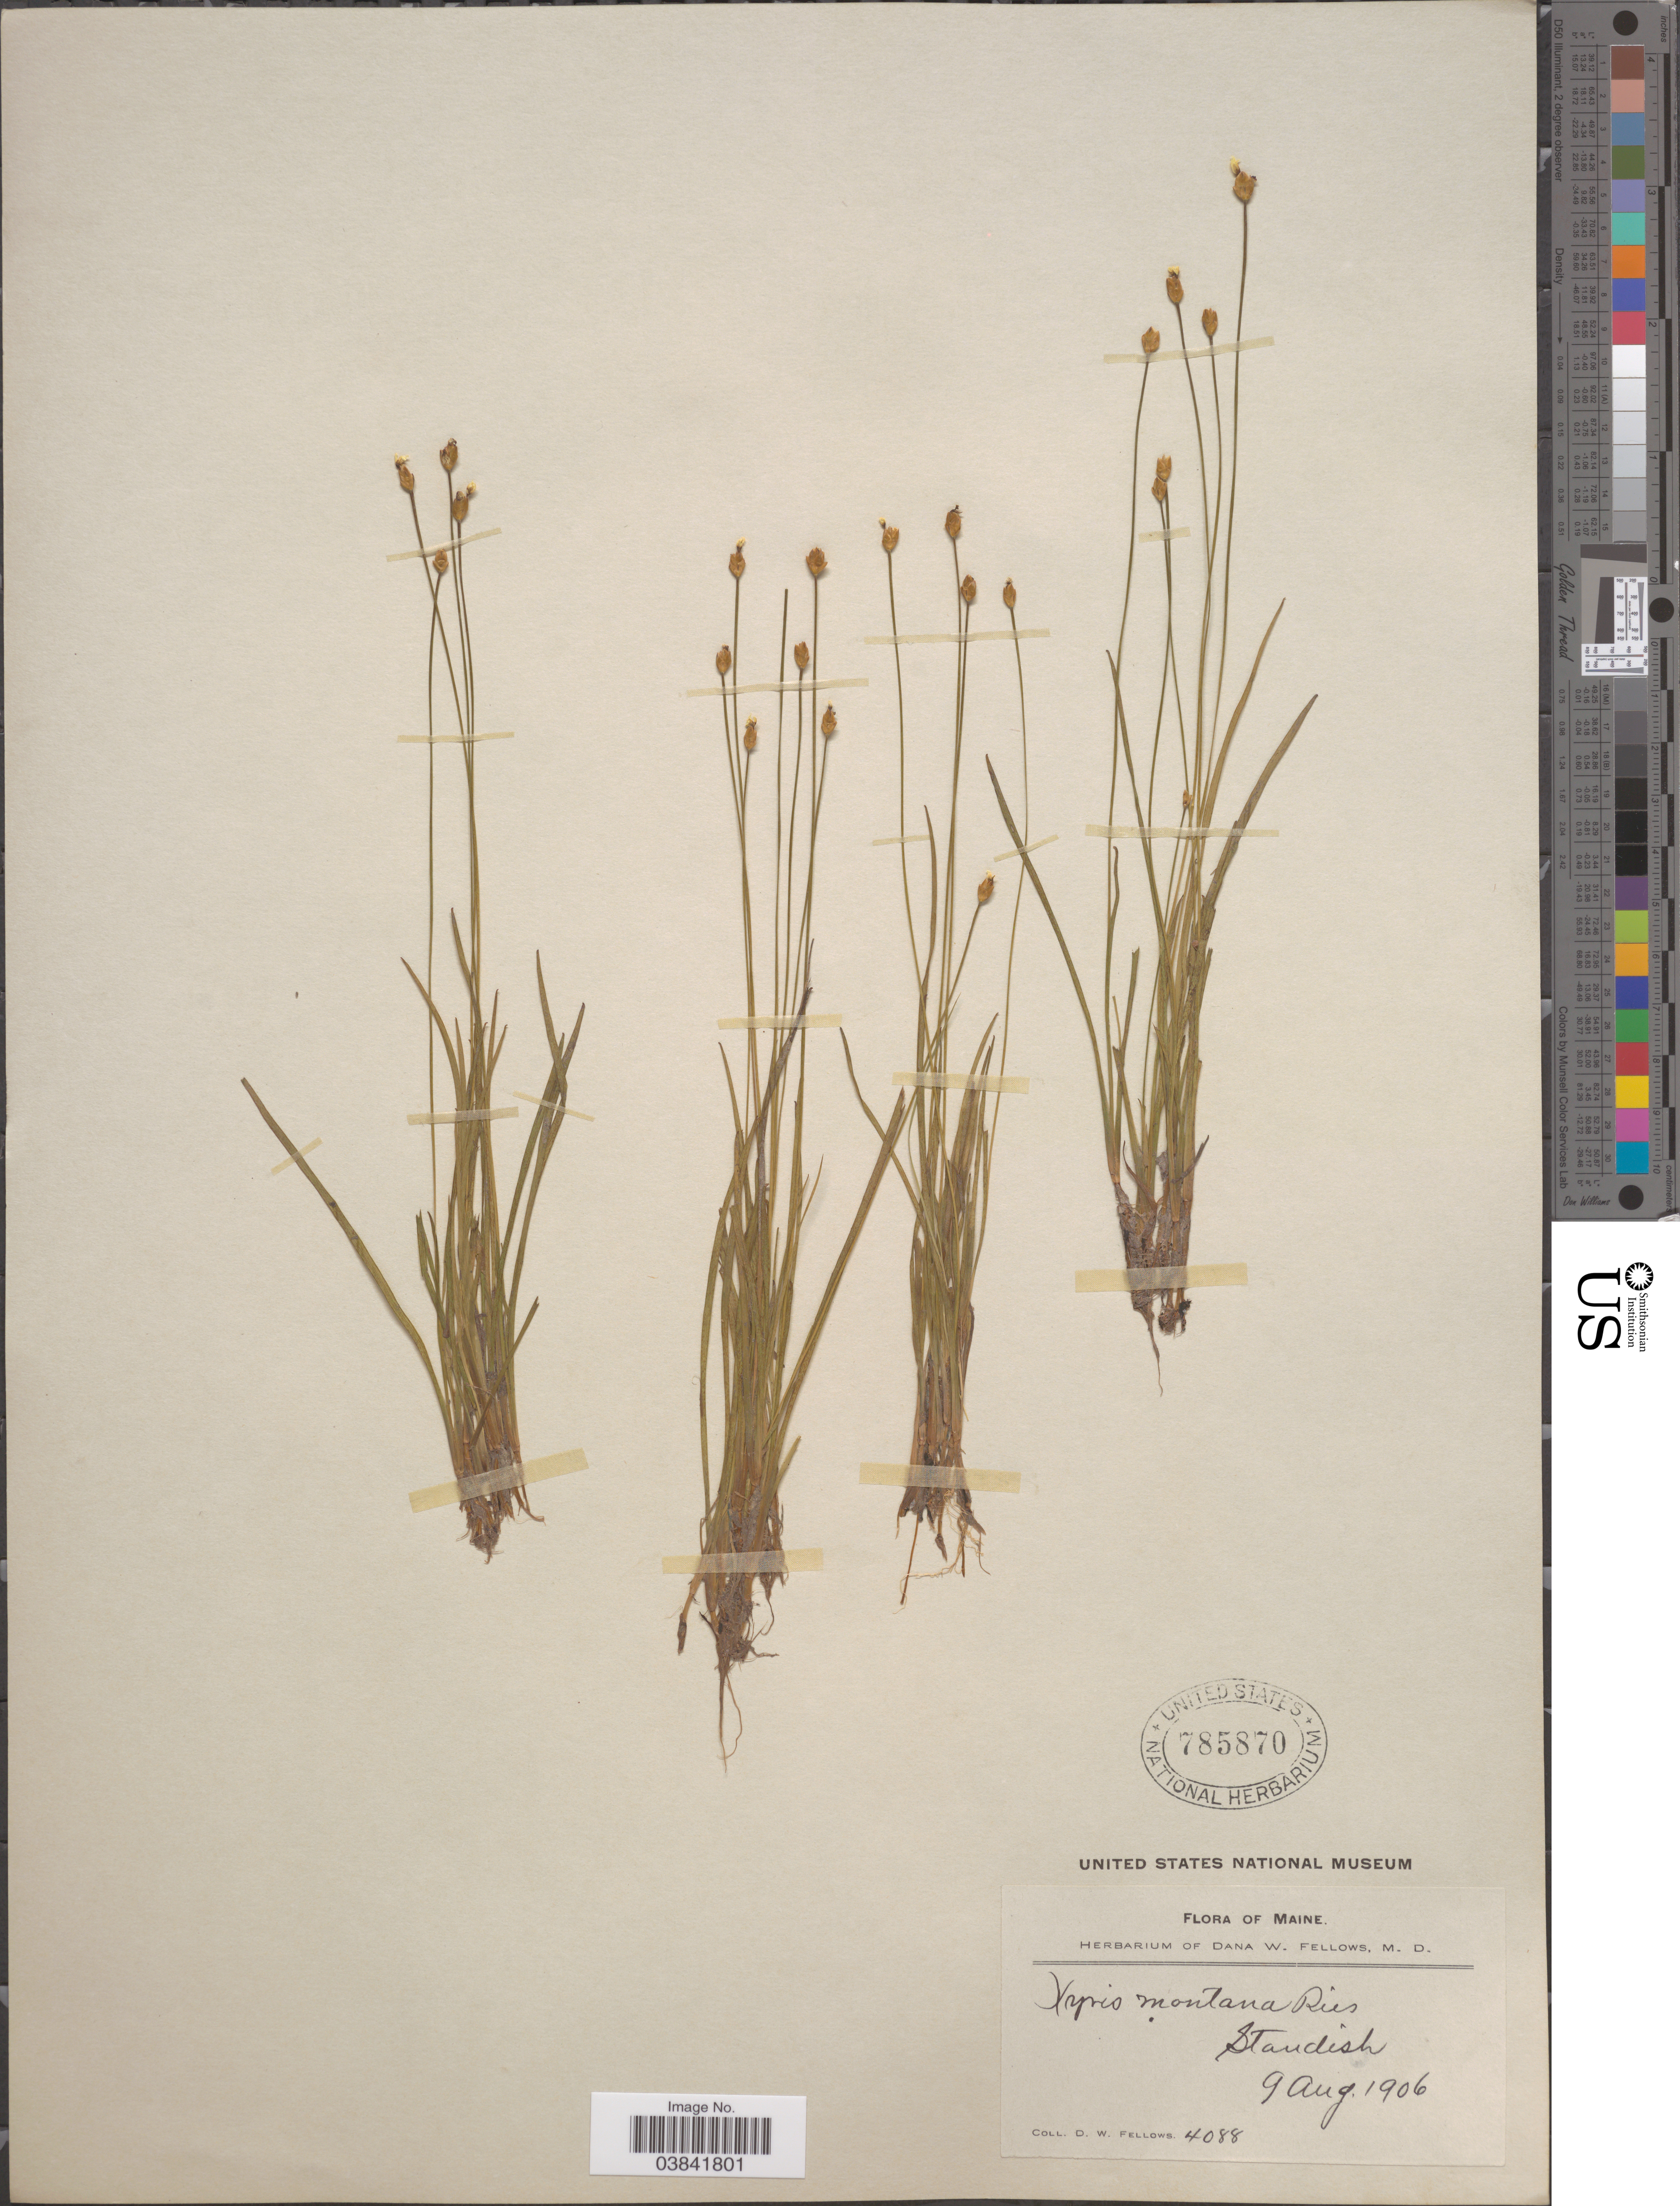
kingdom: Plantae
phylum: Tracheophyta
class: Liliopsida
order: Poales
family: Xyridaceae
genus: Xyris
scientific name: Xyris montana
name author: Ries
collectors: D. W. Fellows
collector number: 4088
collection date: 1906-08-09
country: United States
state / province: Maine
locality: Standish.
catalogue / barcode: US 785870